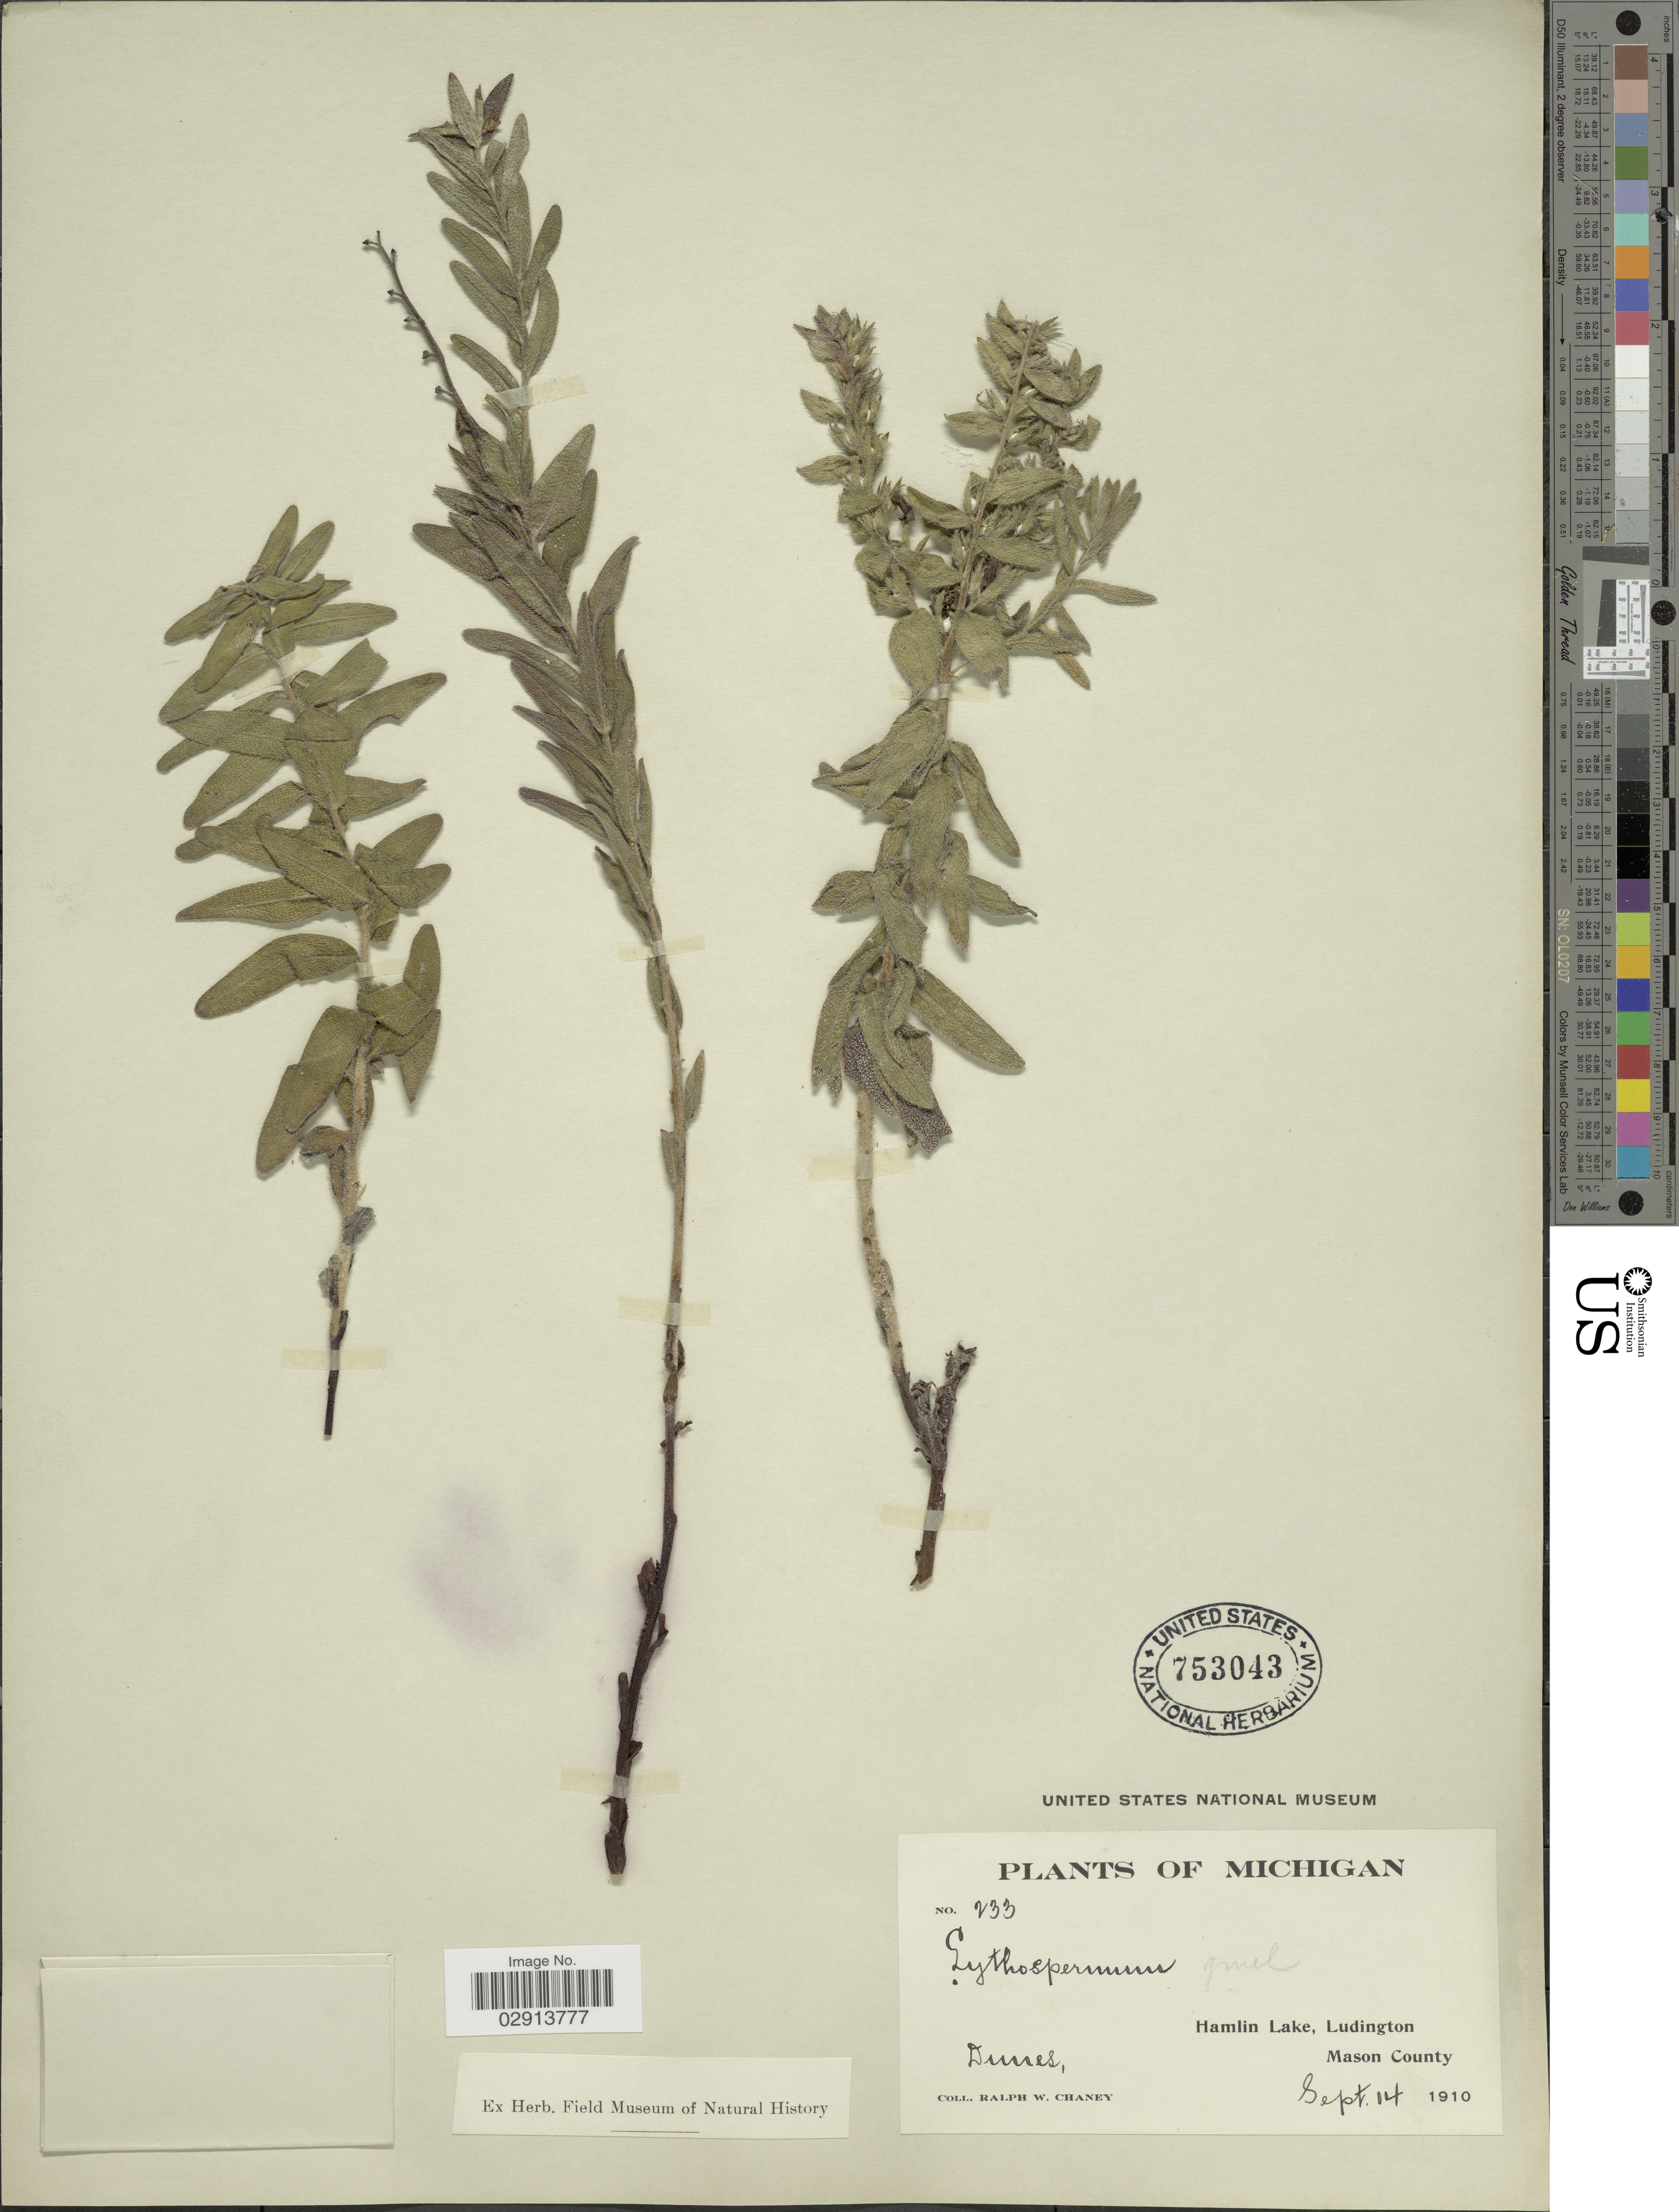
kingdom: Plantae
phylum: Tracheophyta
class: Magnoliopsida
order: Boraginales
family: Boraginaceae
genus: Lithospermum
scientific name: Lithospermum caroliniense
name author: (J.F. Gmel.) MacMill.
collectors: R. Chaney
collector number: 233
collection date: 1910-09-14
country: United States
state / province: Michigan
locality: Hamlin Lake, Ludington Mason County.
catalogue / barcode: US 753043